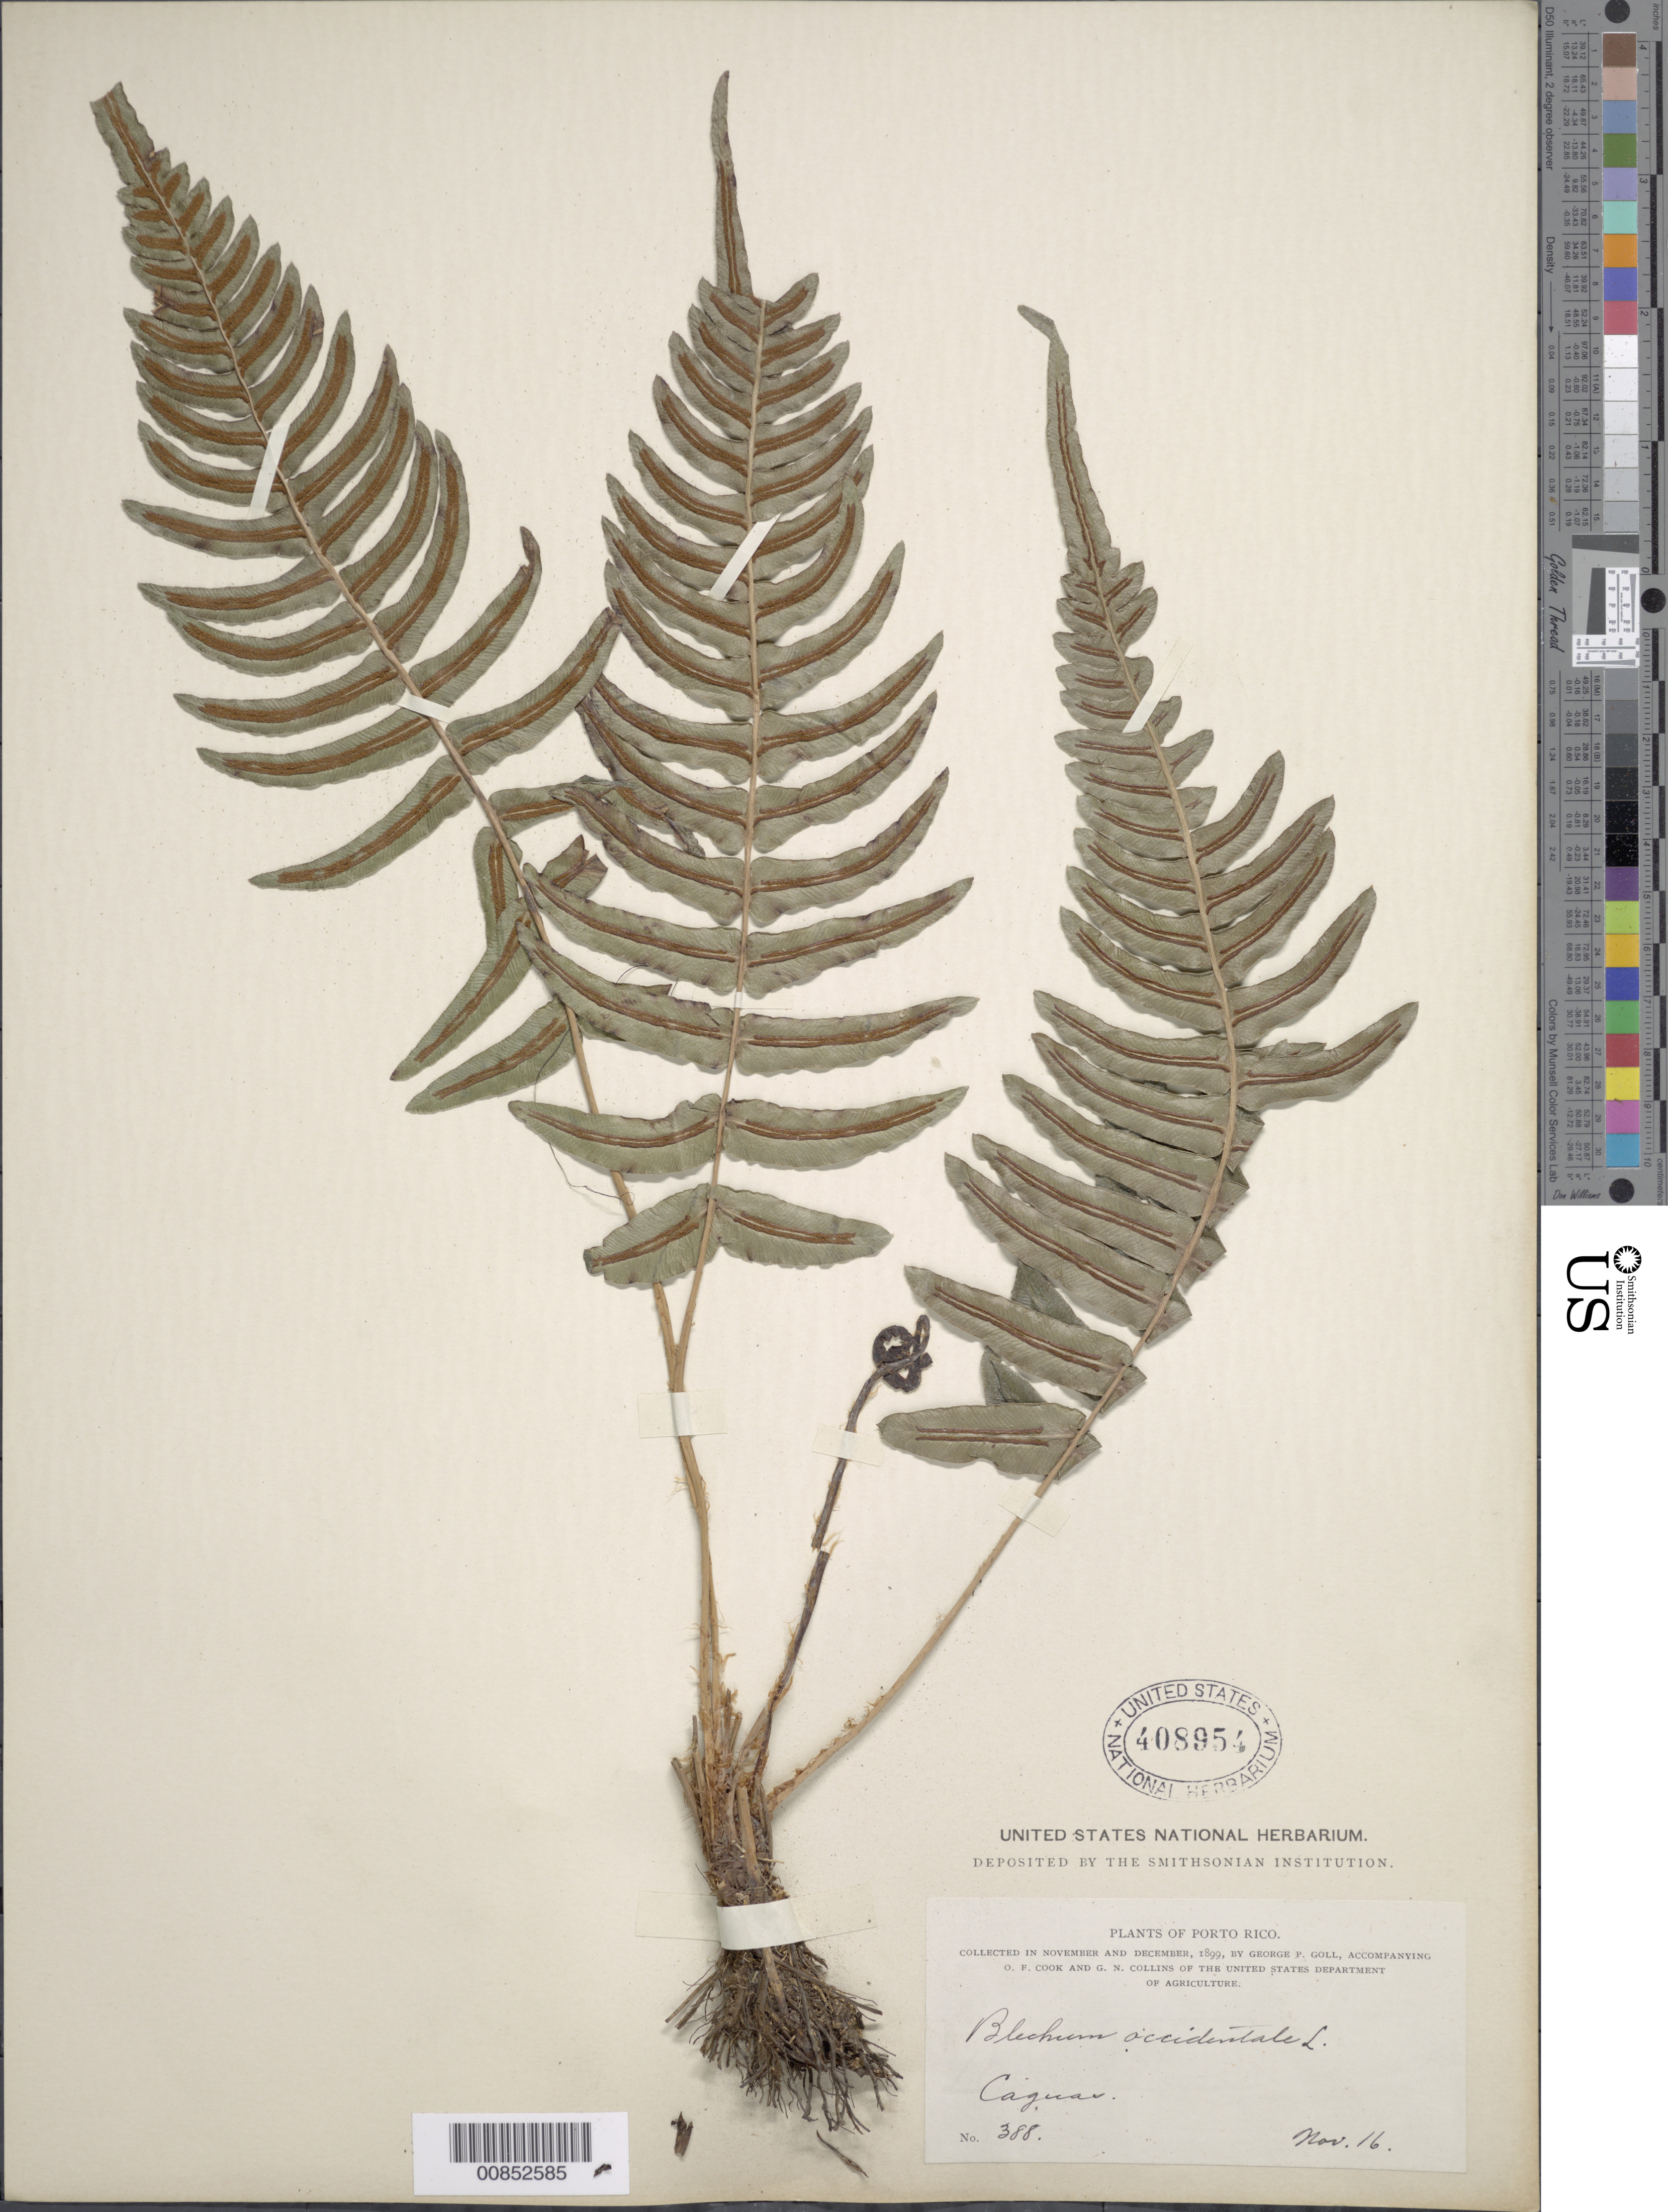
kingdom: Plantae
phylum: Tracheophyta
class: Polypodiopsida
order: Polypodiales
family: Blechnaceae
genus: Blechnum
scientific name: Blechnum occidentale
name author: L.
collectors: G. Goll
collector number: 388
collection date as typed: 16 Nov 1899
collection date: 1899-11-16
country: Puerto Rico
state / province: Caguas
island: Puerto Rico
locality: Caguas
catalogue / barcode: US 408954